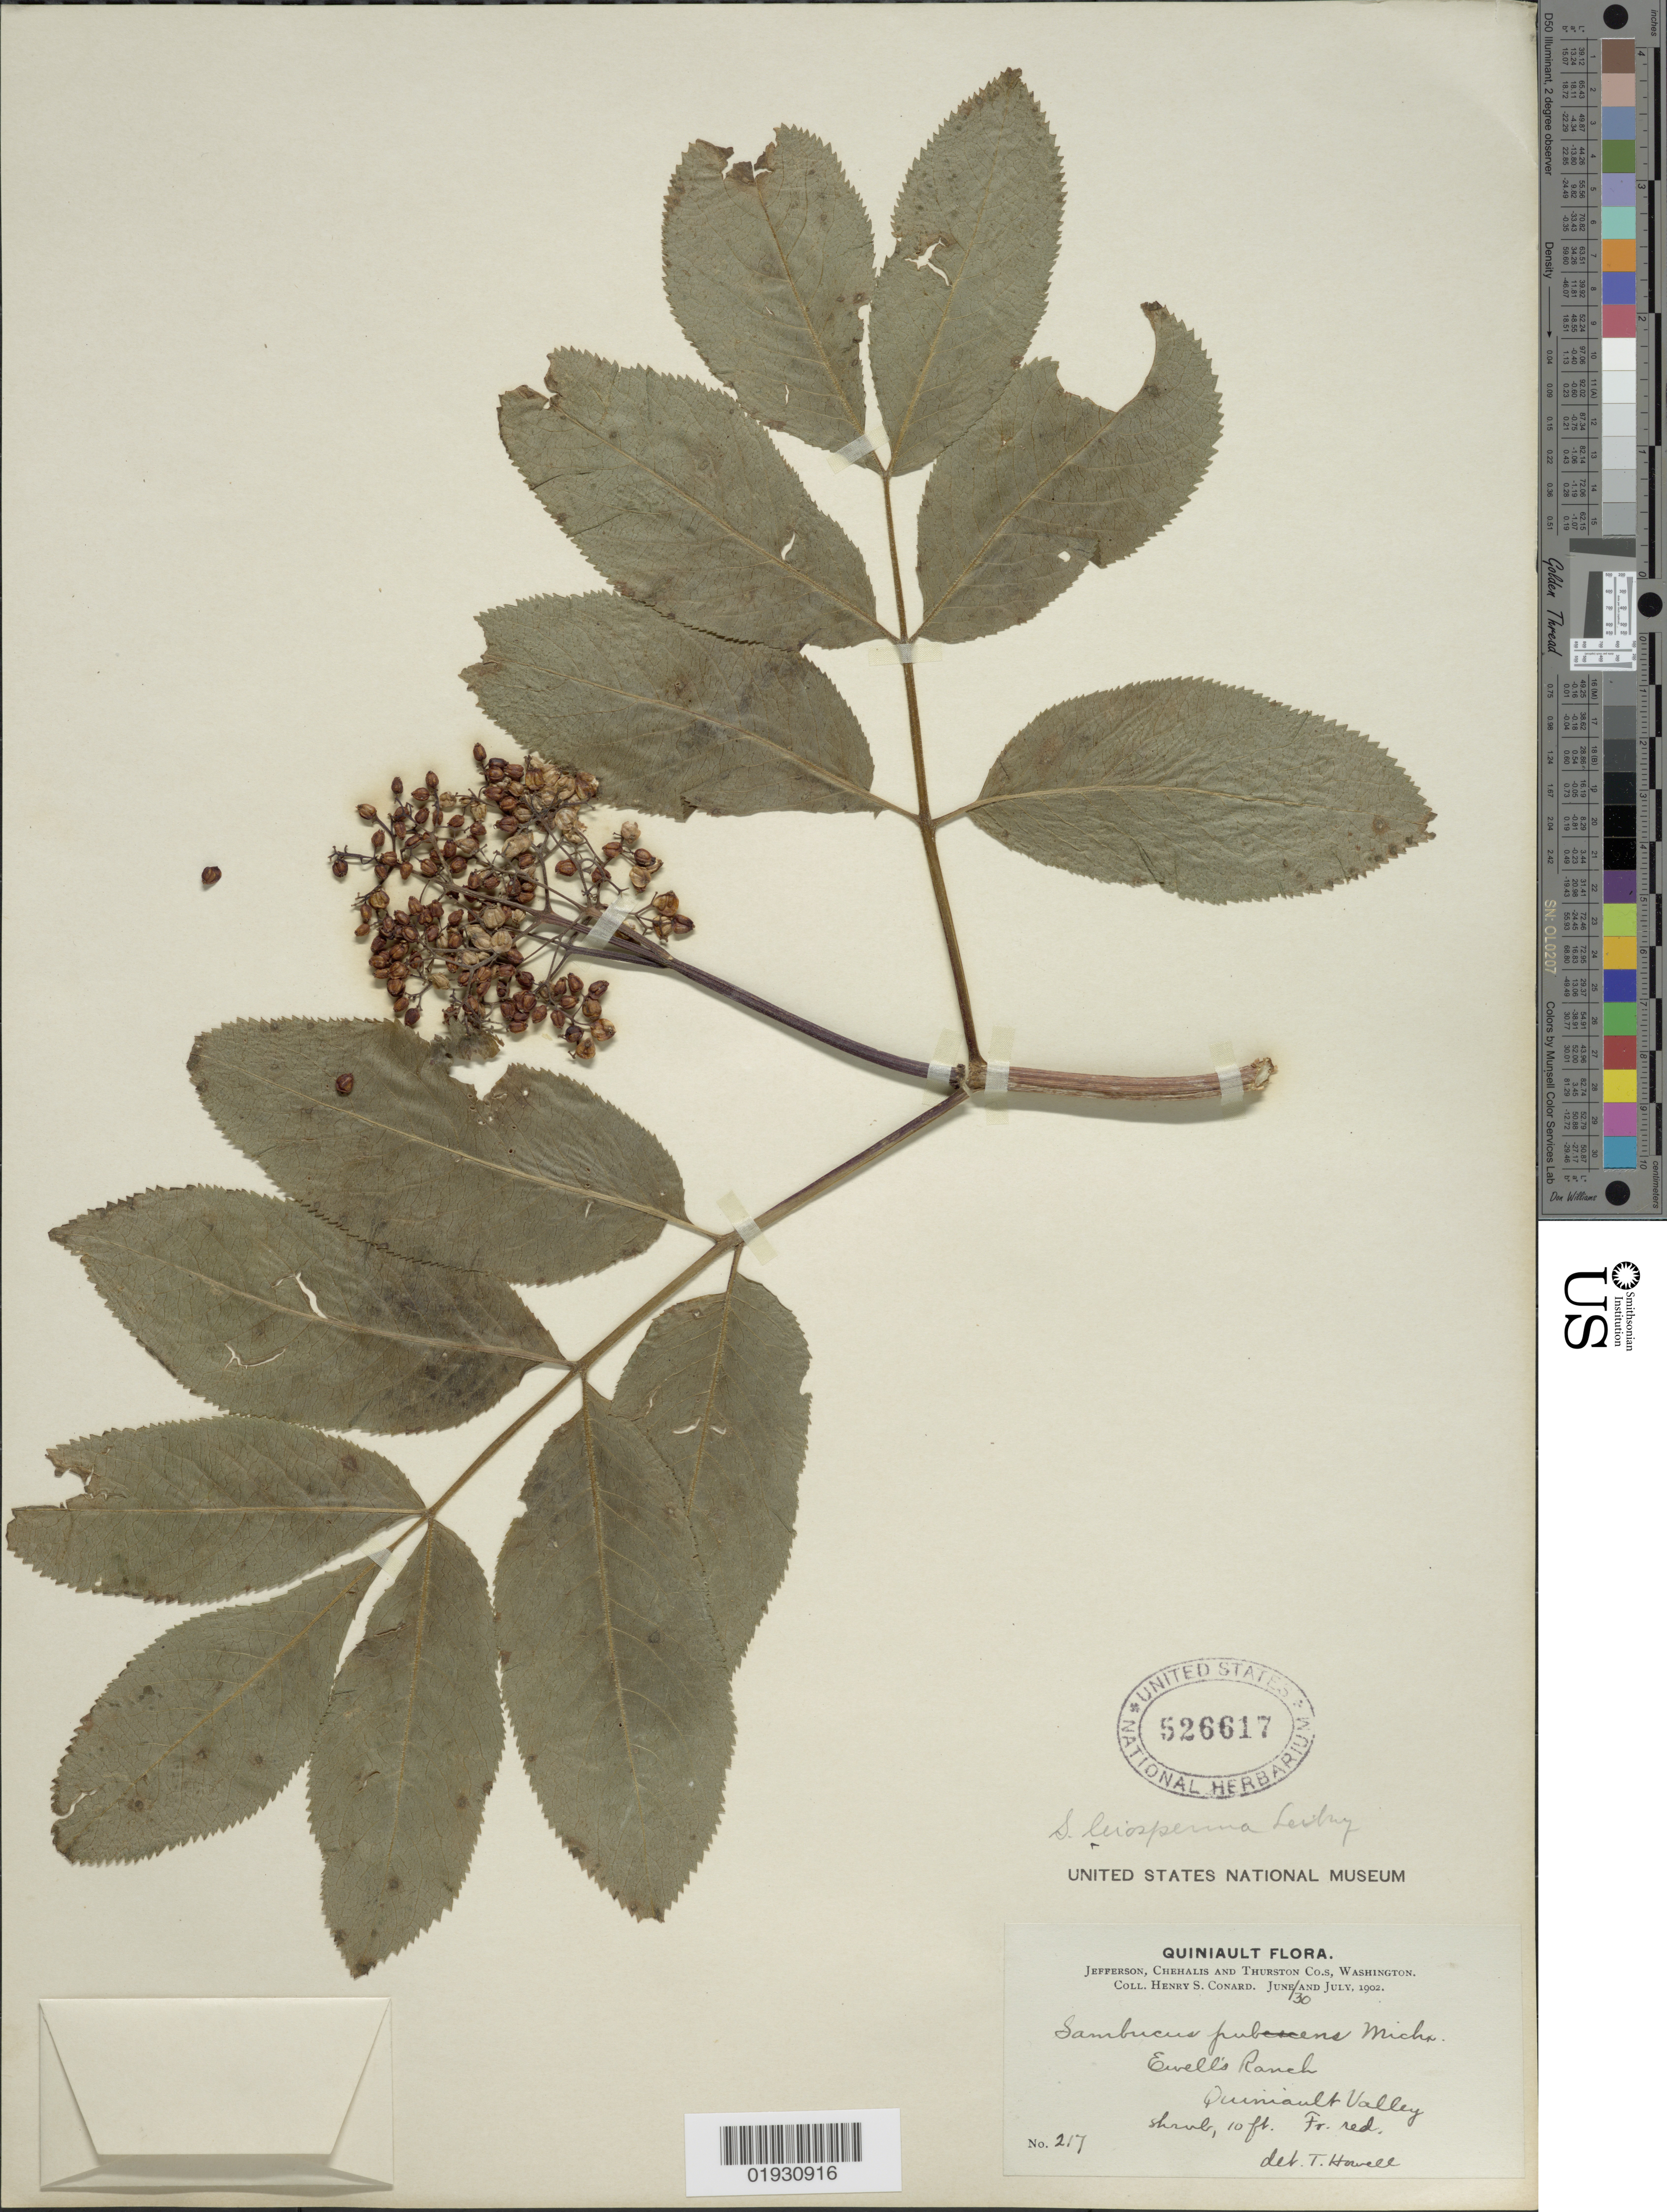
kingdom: Plantae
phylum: Tracheophyta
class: Magnoliopsida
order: Dipsacales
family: Viburnaceae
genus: Sambucus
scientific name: Sambucus leiosperma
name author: Leiberg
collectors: H. S. Conard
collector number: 217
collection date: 1902-06-30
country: United States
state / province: Washington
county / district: Thurston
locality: Quiniault. Jefferson, Chehalis and Thurston Co.s. Ewell's Ranch. Quiniault Valley.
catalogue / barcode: US 526617